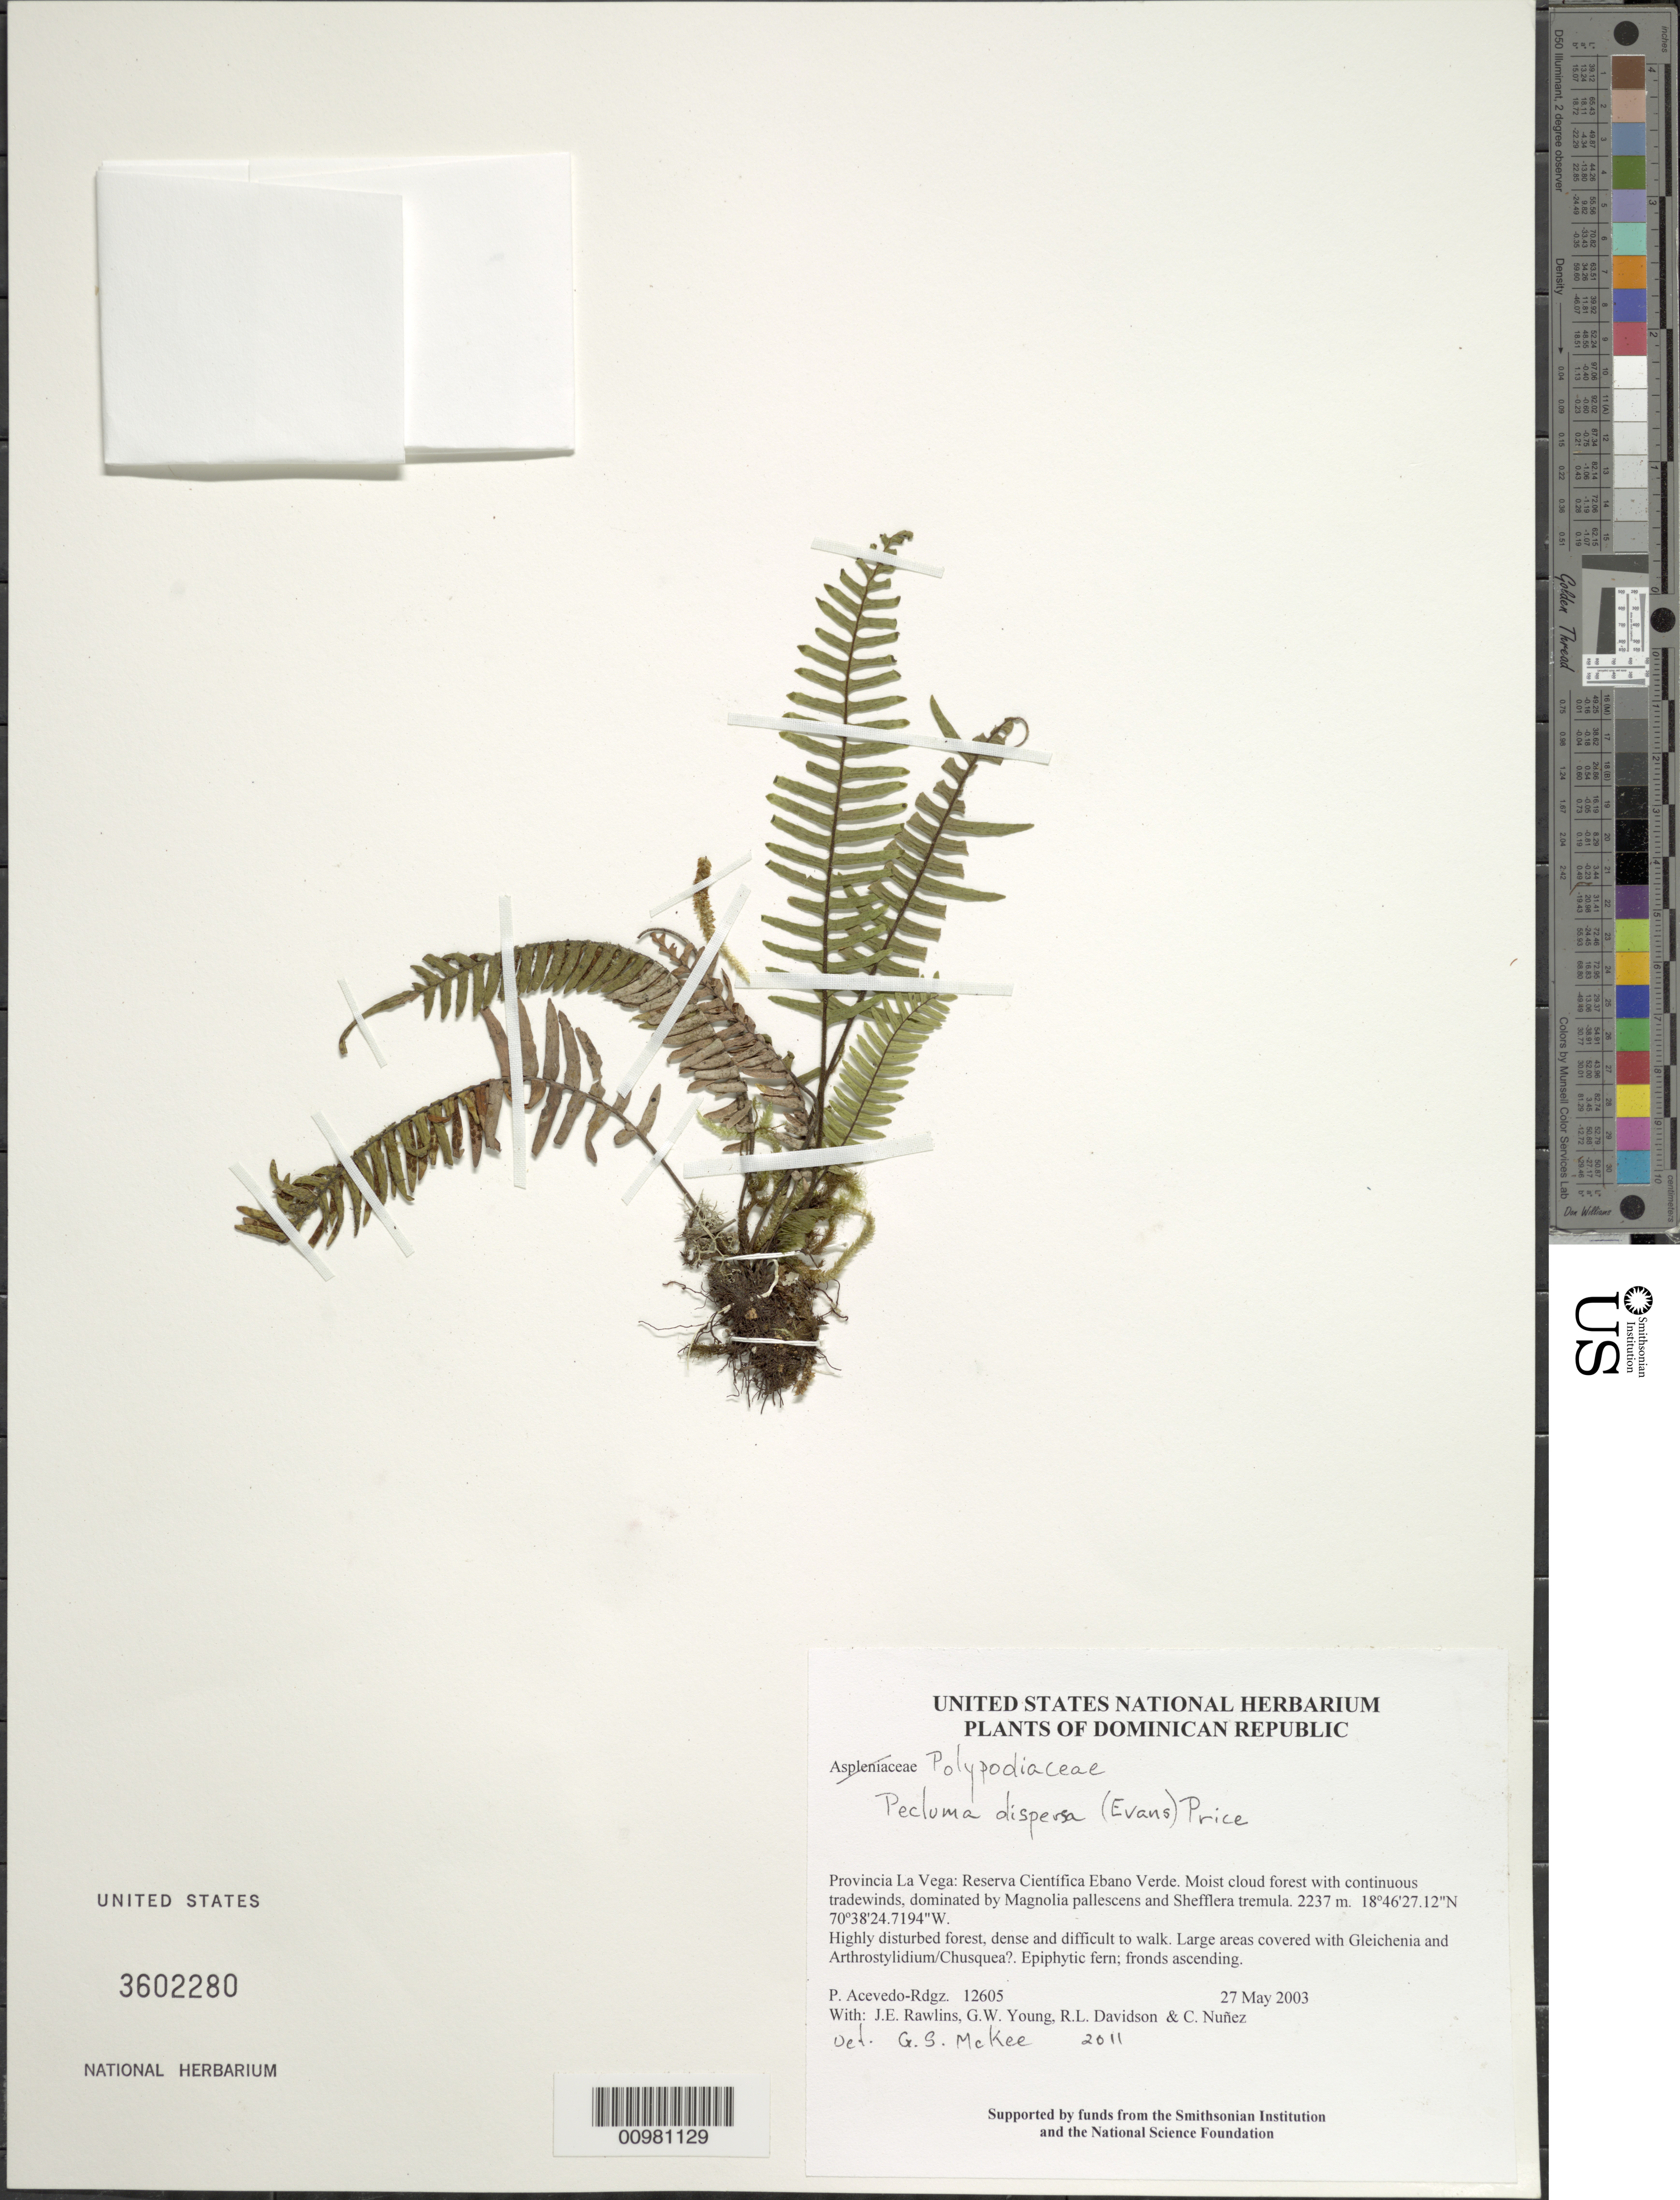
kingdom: Plantae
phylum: Tracheophyta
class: Polypodiopsida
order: Polypodiales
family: Polypodiaceae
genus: Pecluma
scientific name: Pecluma dispersa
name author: (A.M. Evans) M.G. Price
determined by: McKee, G. S., (US), NMNH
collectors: P. Acevedo-Rodr., J. Rawlins, G. Young, R. Davidson & C. Nunez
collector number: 12605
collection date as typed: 27 May 2003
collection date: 2003-05-27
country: Dominican Republic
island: Hispaniola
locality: Provincia La Vega: Reserva Científica Ebano Verde. Moist cloud forest with continuous tradewinds, dominated by Magnolia pallescens and Shefflera tremula.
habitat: Highly disturbed forest, dense and difficult to walk. Large areas covered with Gleichenia and Arthrostylidium/Chusquea?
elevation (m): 2237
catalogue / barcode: US 3602280